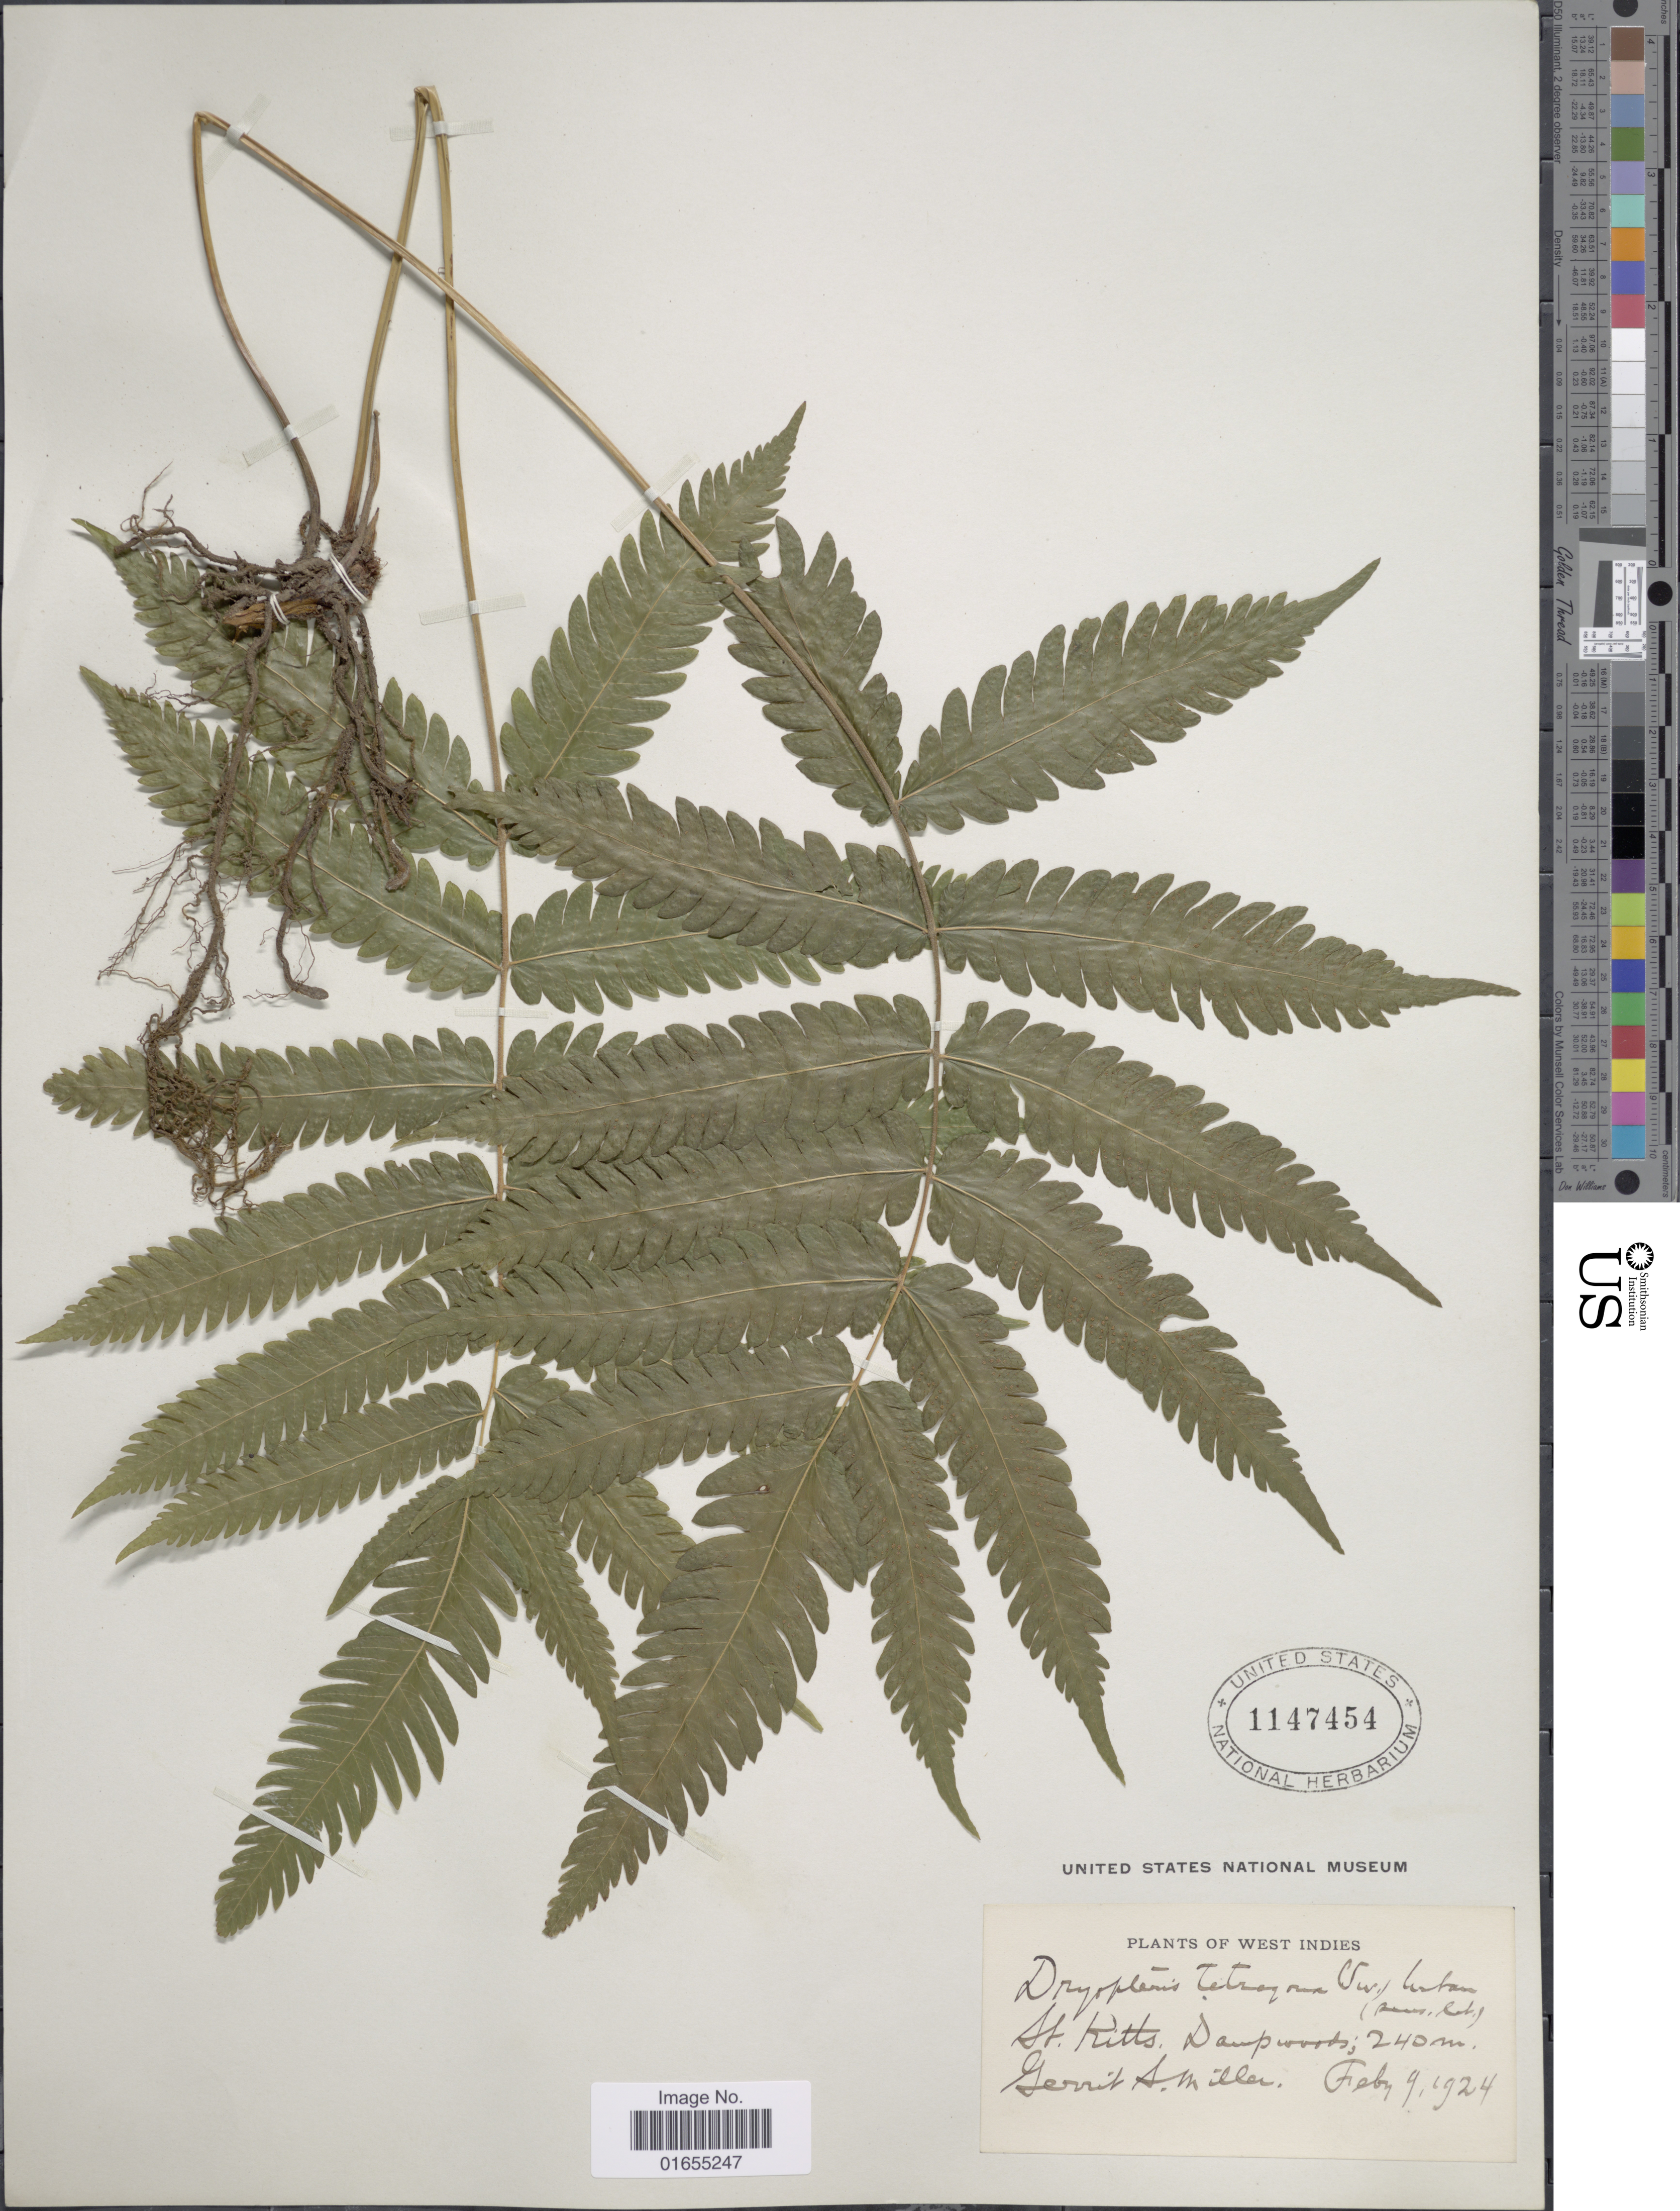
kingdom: Plantae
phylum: Tracheophyta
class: Polypodiopsida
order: Polypodiales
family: Thelypteridaceae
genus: Goniopteris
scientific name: Goniopteris tetragona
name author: (C. Presl) Sw.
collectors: G. S. Miller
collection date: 1924-02-09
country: St. Christopher-Nevis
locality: St. Kitts, Dampwoods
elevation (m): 240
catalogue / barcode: US 1147454